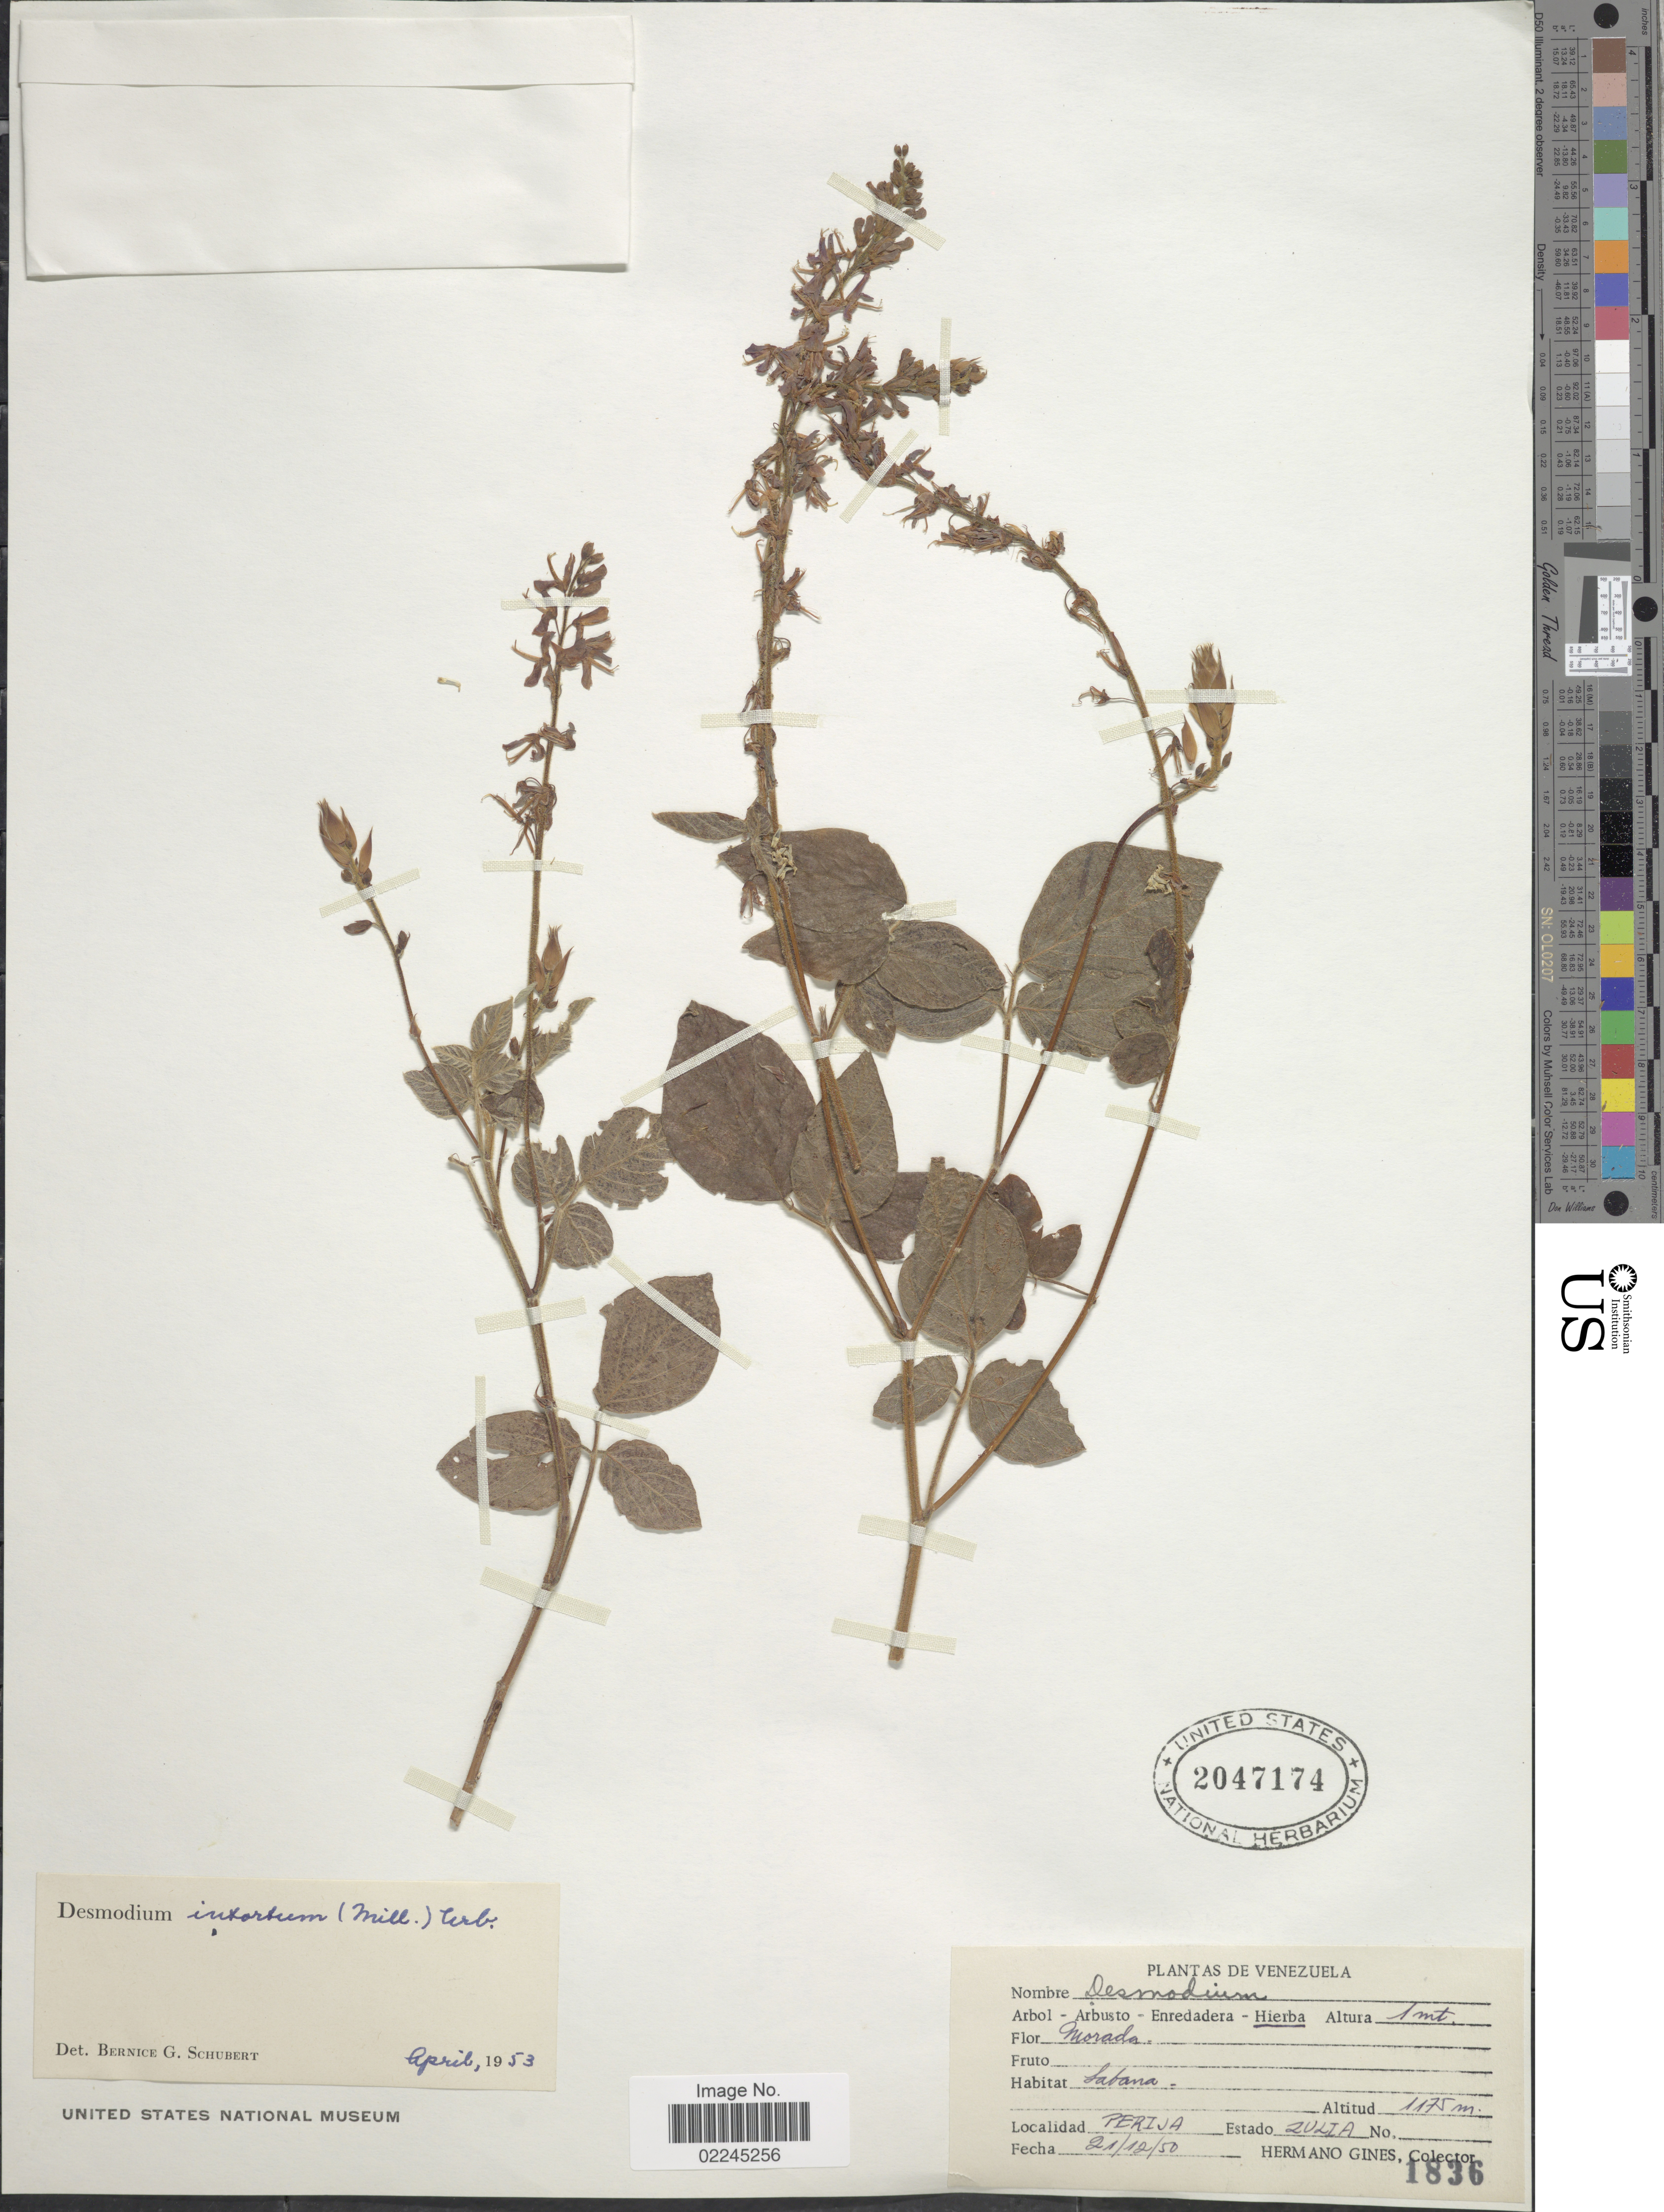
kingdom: Plantae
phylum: Tracheophyta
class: Magnoliopsida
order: Fabales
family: Fabaceae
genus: Desmodium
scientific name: Desmodium intortum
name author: (Mill.) Urb.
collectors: Bro. Gines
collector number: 1836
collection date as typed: Transcribed d/m/y: 21/12/50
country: Venezuela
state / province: Zulia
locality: Perija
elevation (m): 1175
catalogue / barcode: US 2047174